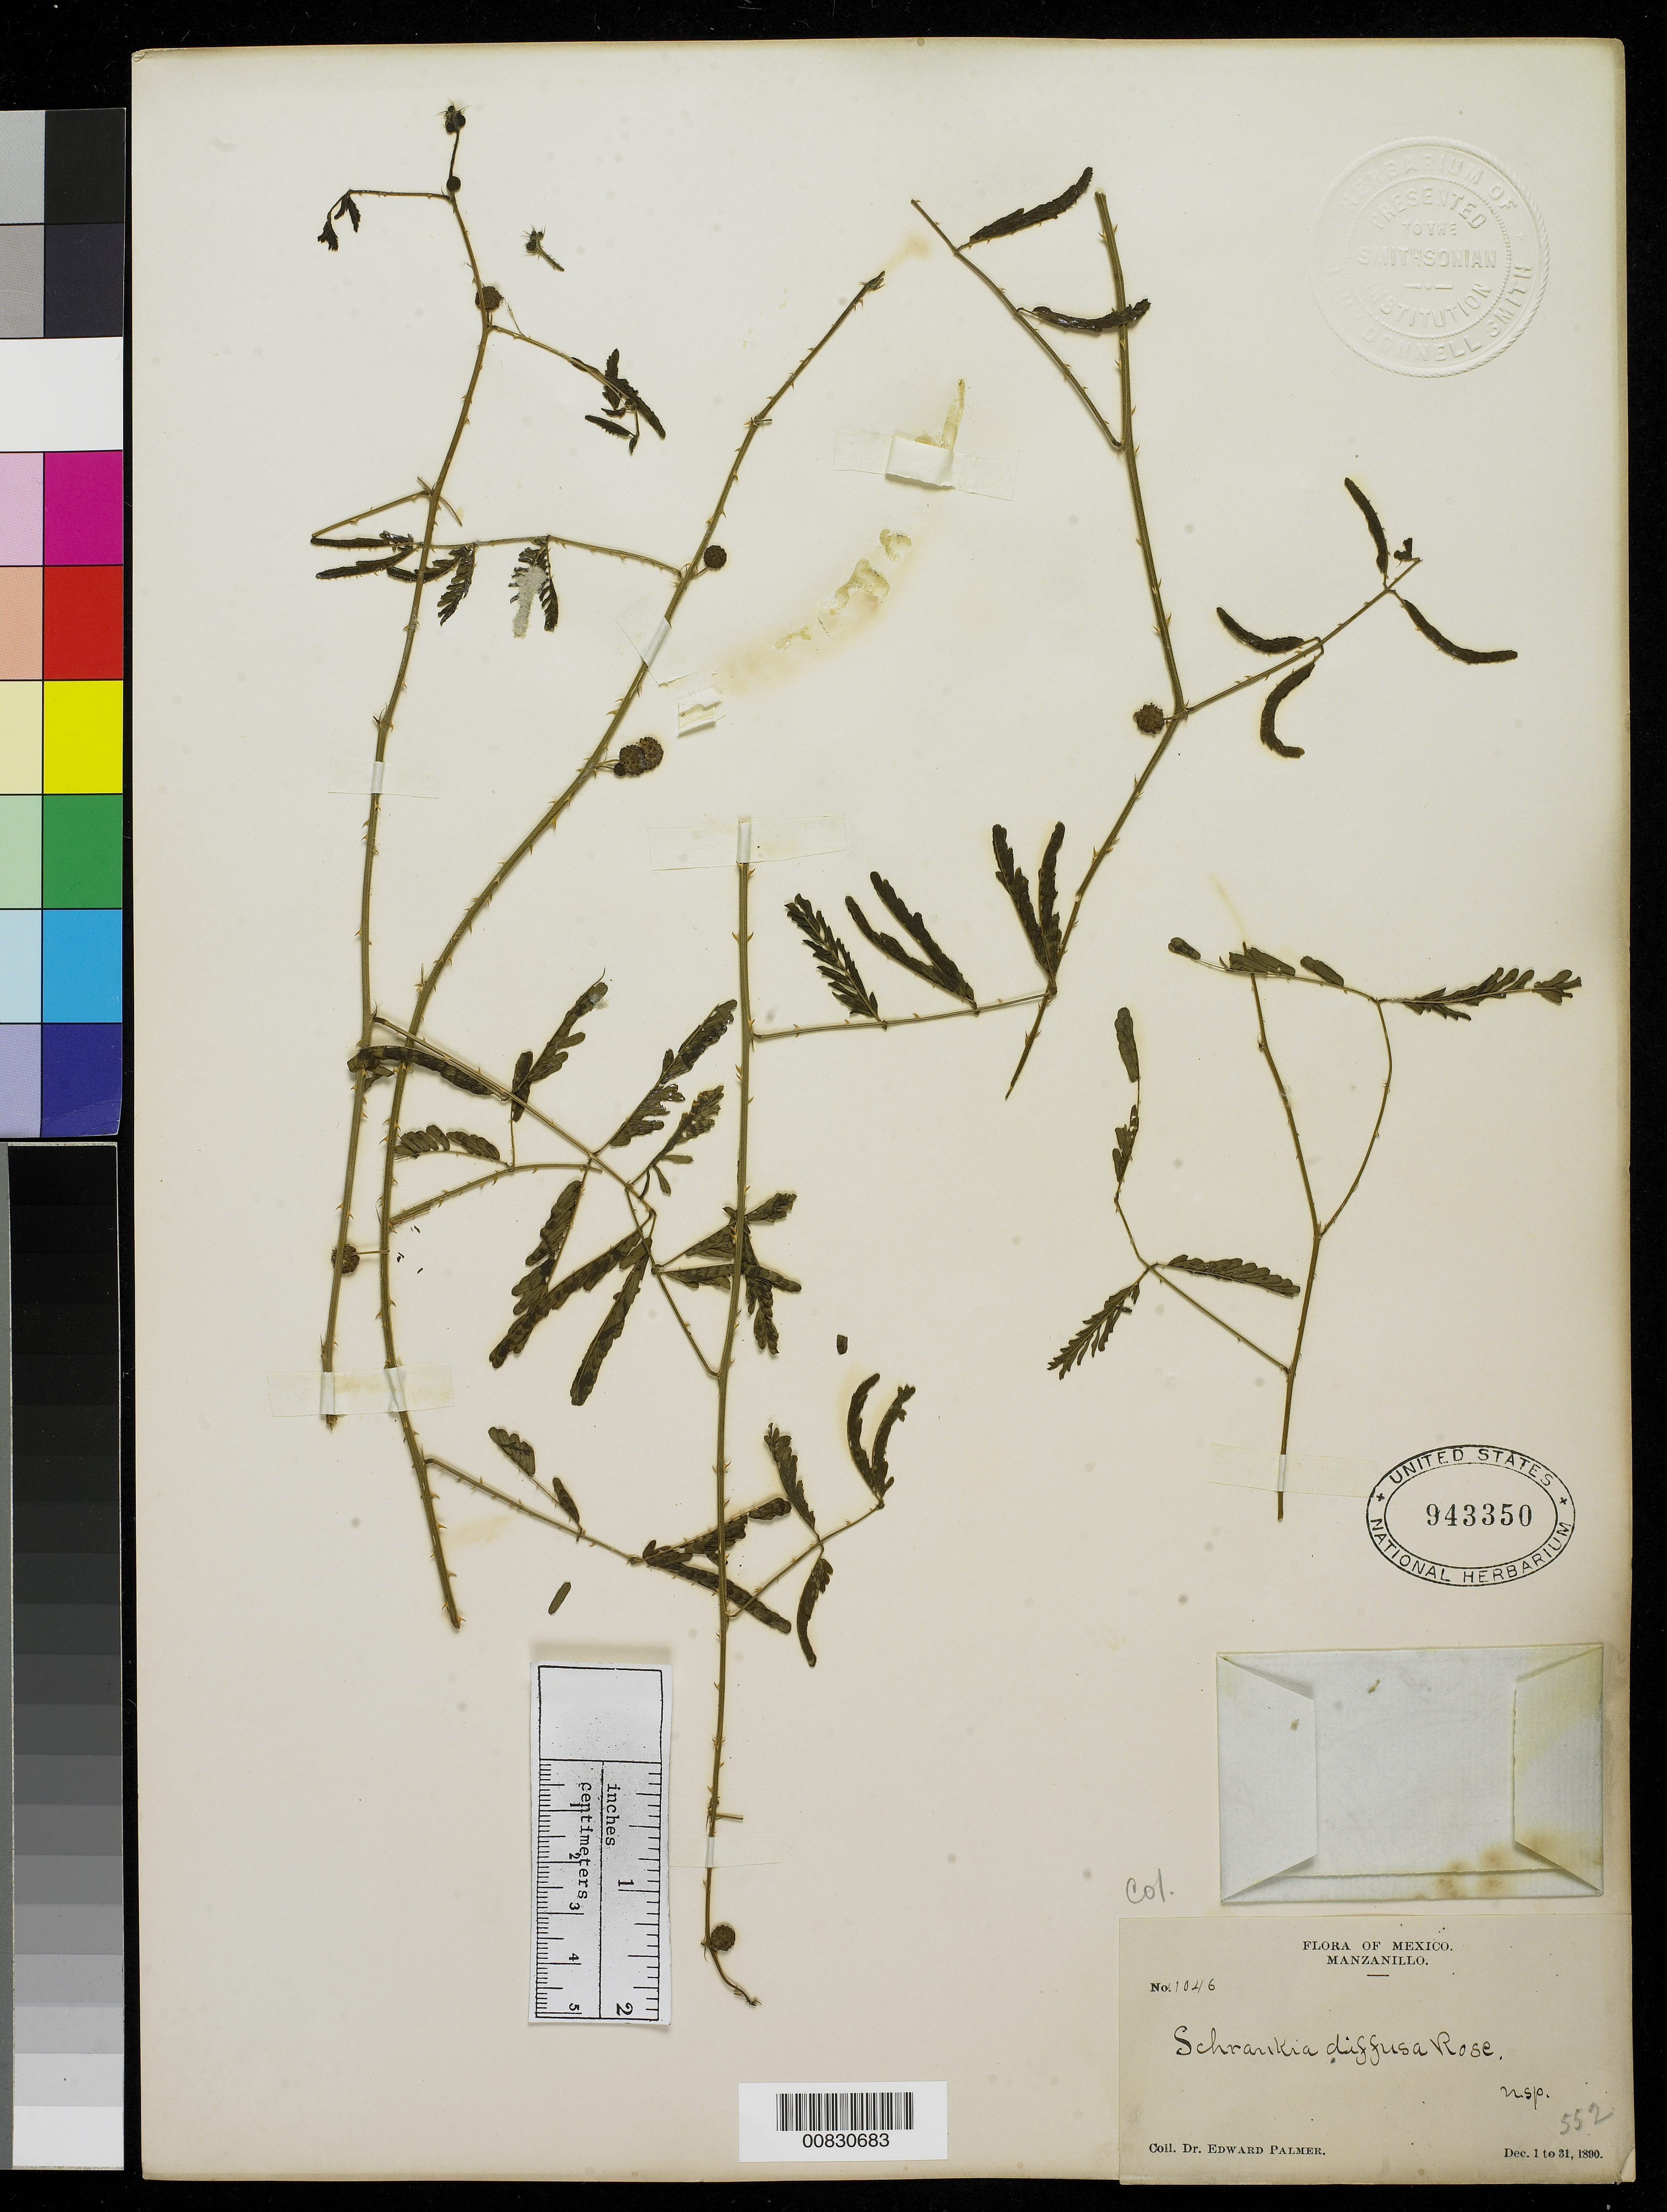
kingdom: Plantae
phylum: Tracheophyta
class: Magnoliopsida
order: Fabales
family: Fabaceae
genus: Schrankia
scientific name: Schrankia diffusa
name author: Rose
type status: Isotype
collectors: E. Palmer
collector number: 1046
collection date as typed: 01 Dec 1890 to 31 Dec 1890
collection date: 1890-12-01/1890-12-31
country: Mexico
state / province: Colima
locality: Manzanillo, Colima.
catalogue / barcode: US 943350